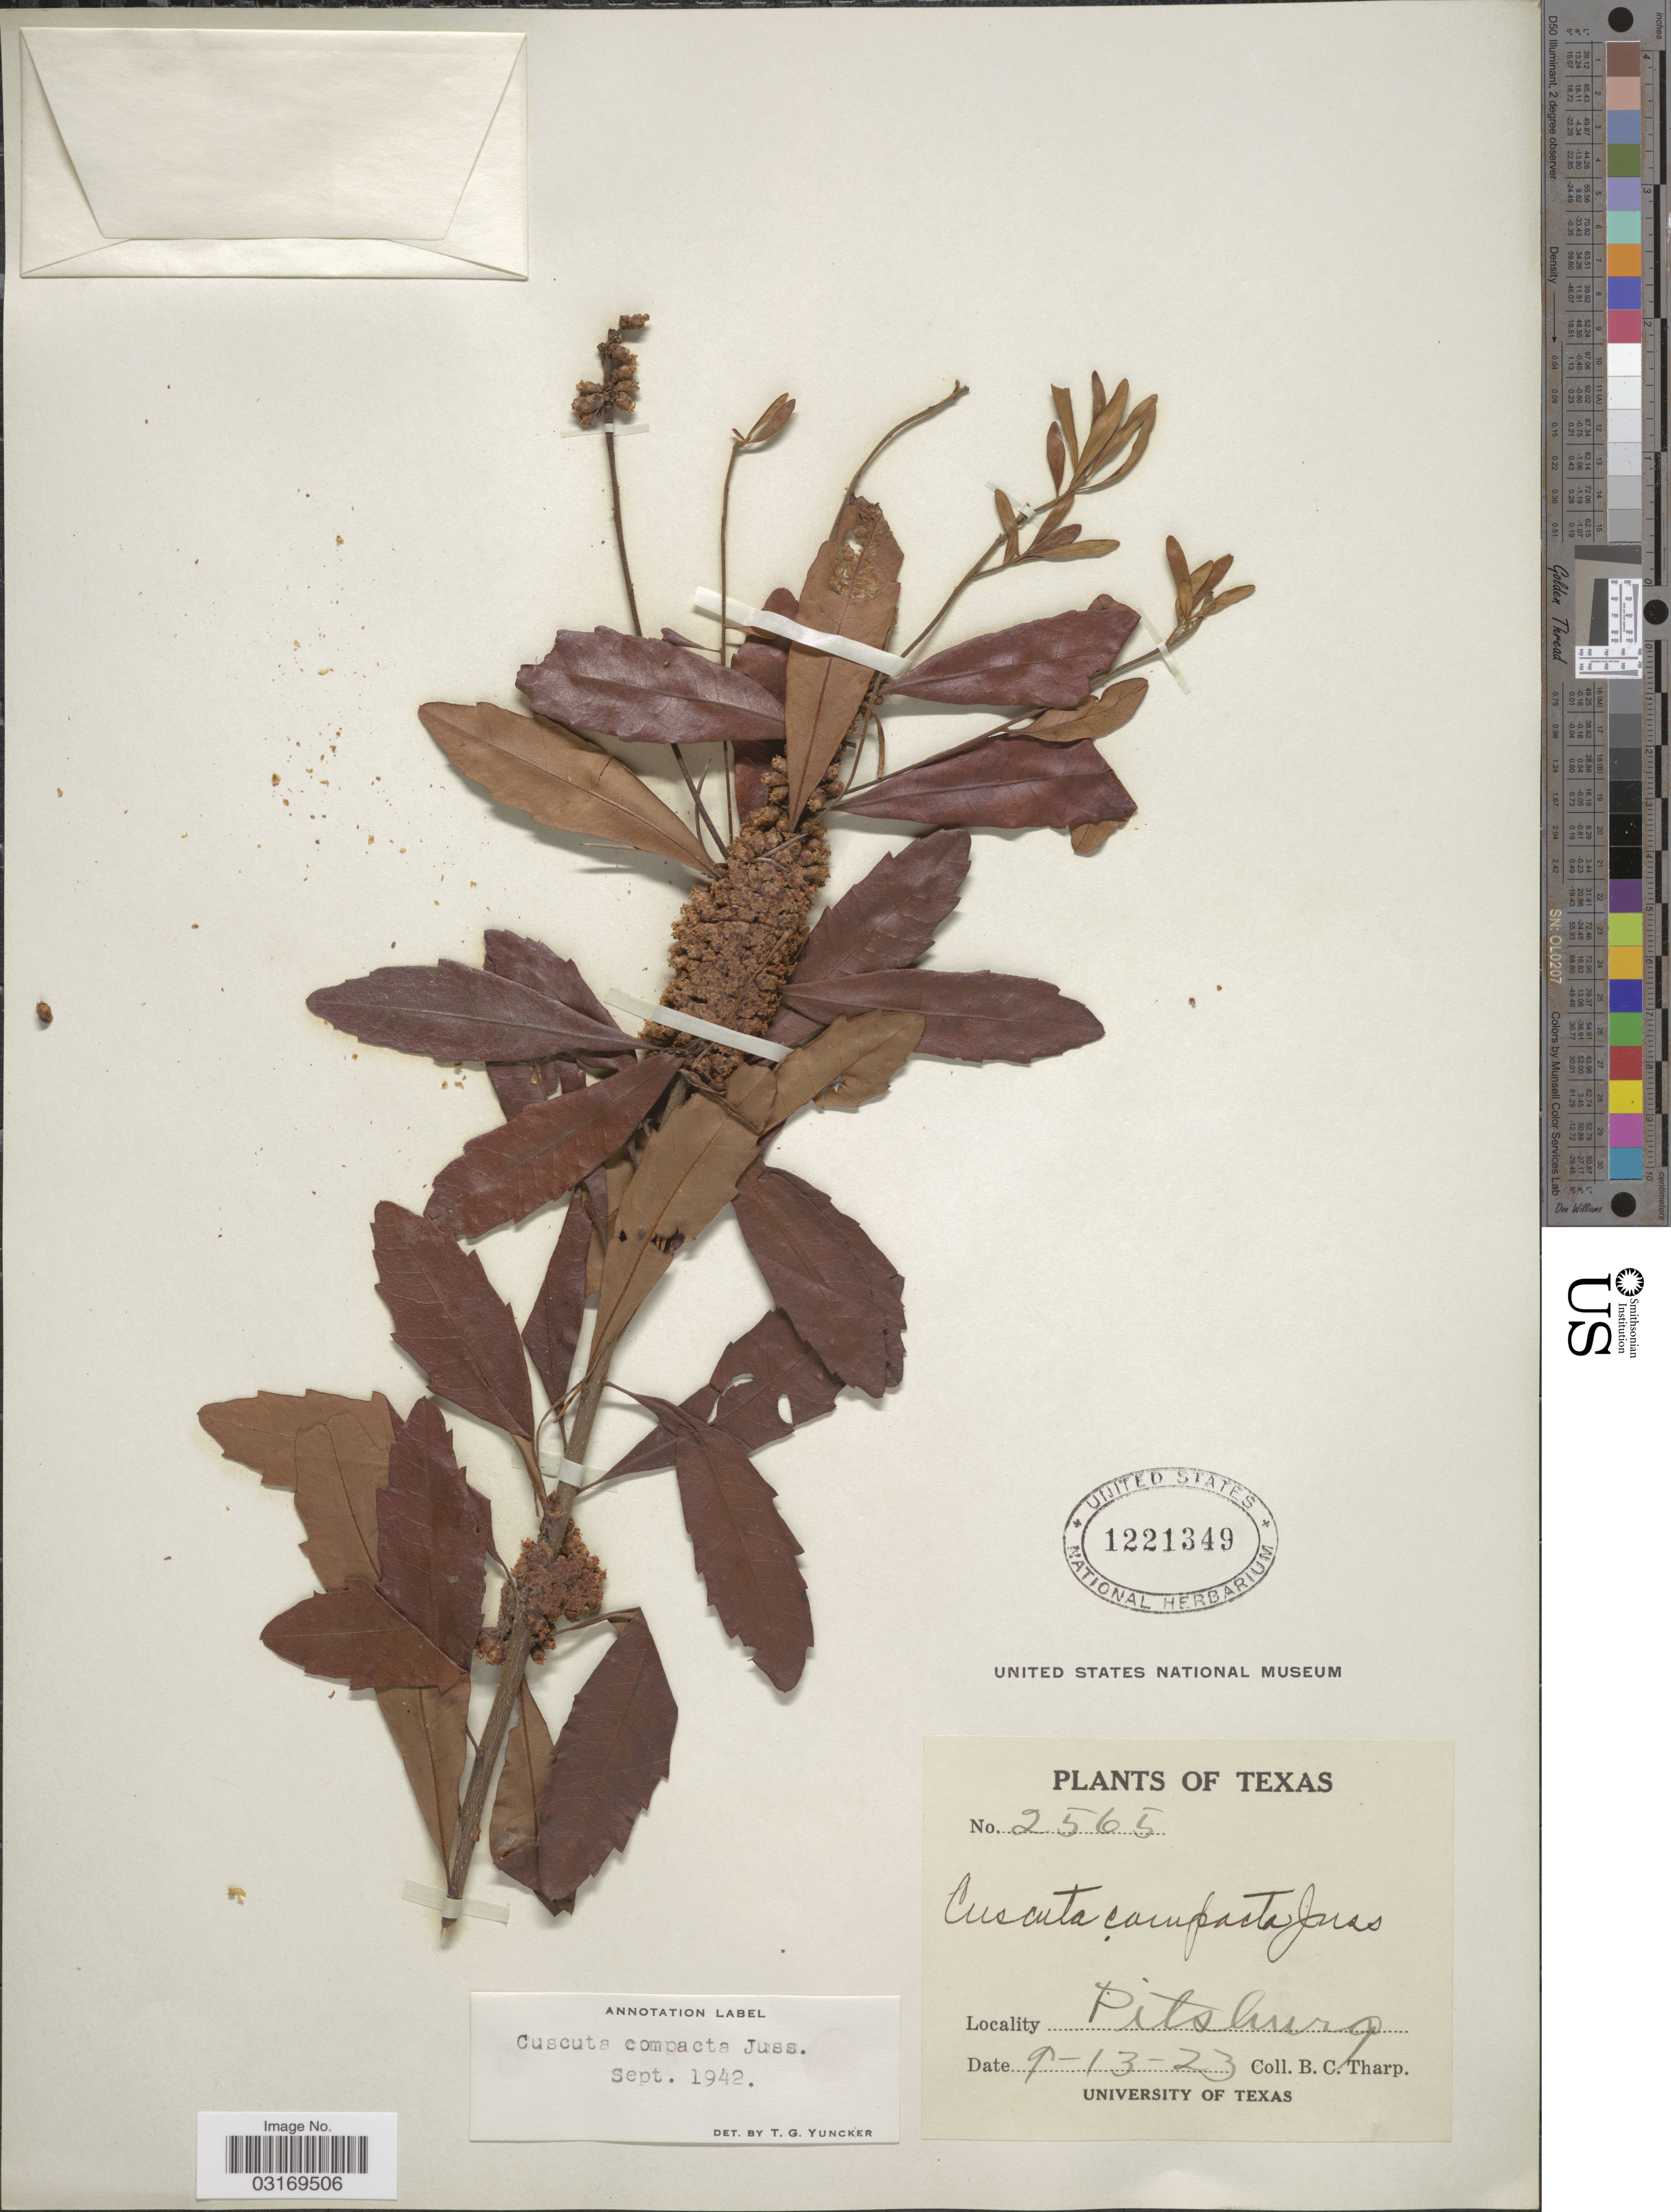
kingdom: Plantae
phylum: Tracheophyta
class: Magnoliopsida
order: Solanales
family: Convolvulaceae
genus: Cuscuta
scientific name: Cuscuta compacta var. typica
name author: Yunck.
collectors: B. C. Tharp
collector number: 2565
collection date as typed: Transcribed d/m/y: 13/9/23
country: United States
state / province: Texas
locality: Pitsburg.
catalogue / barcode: US 1221349